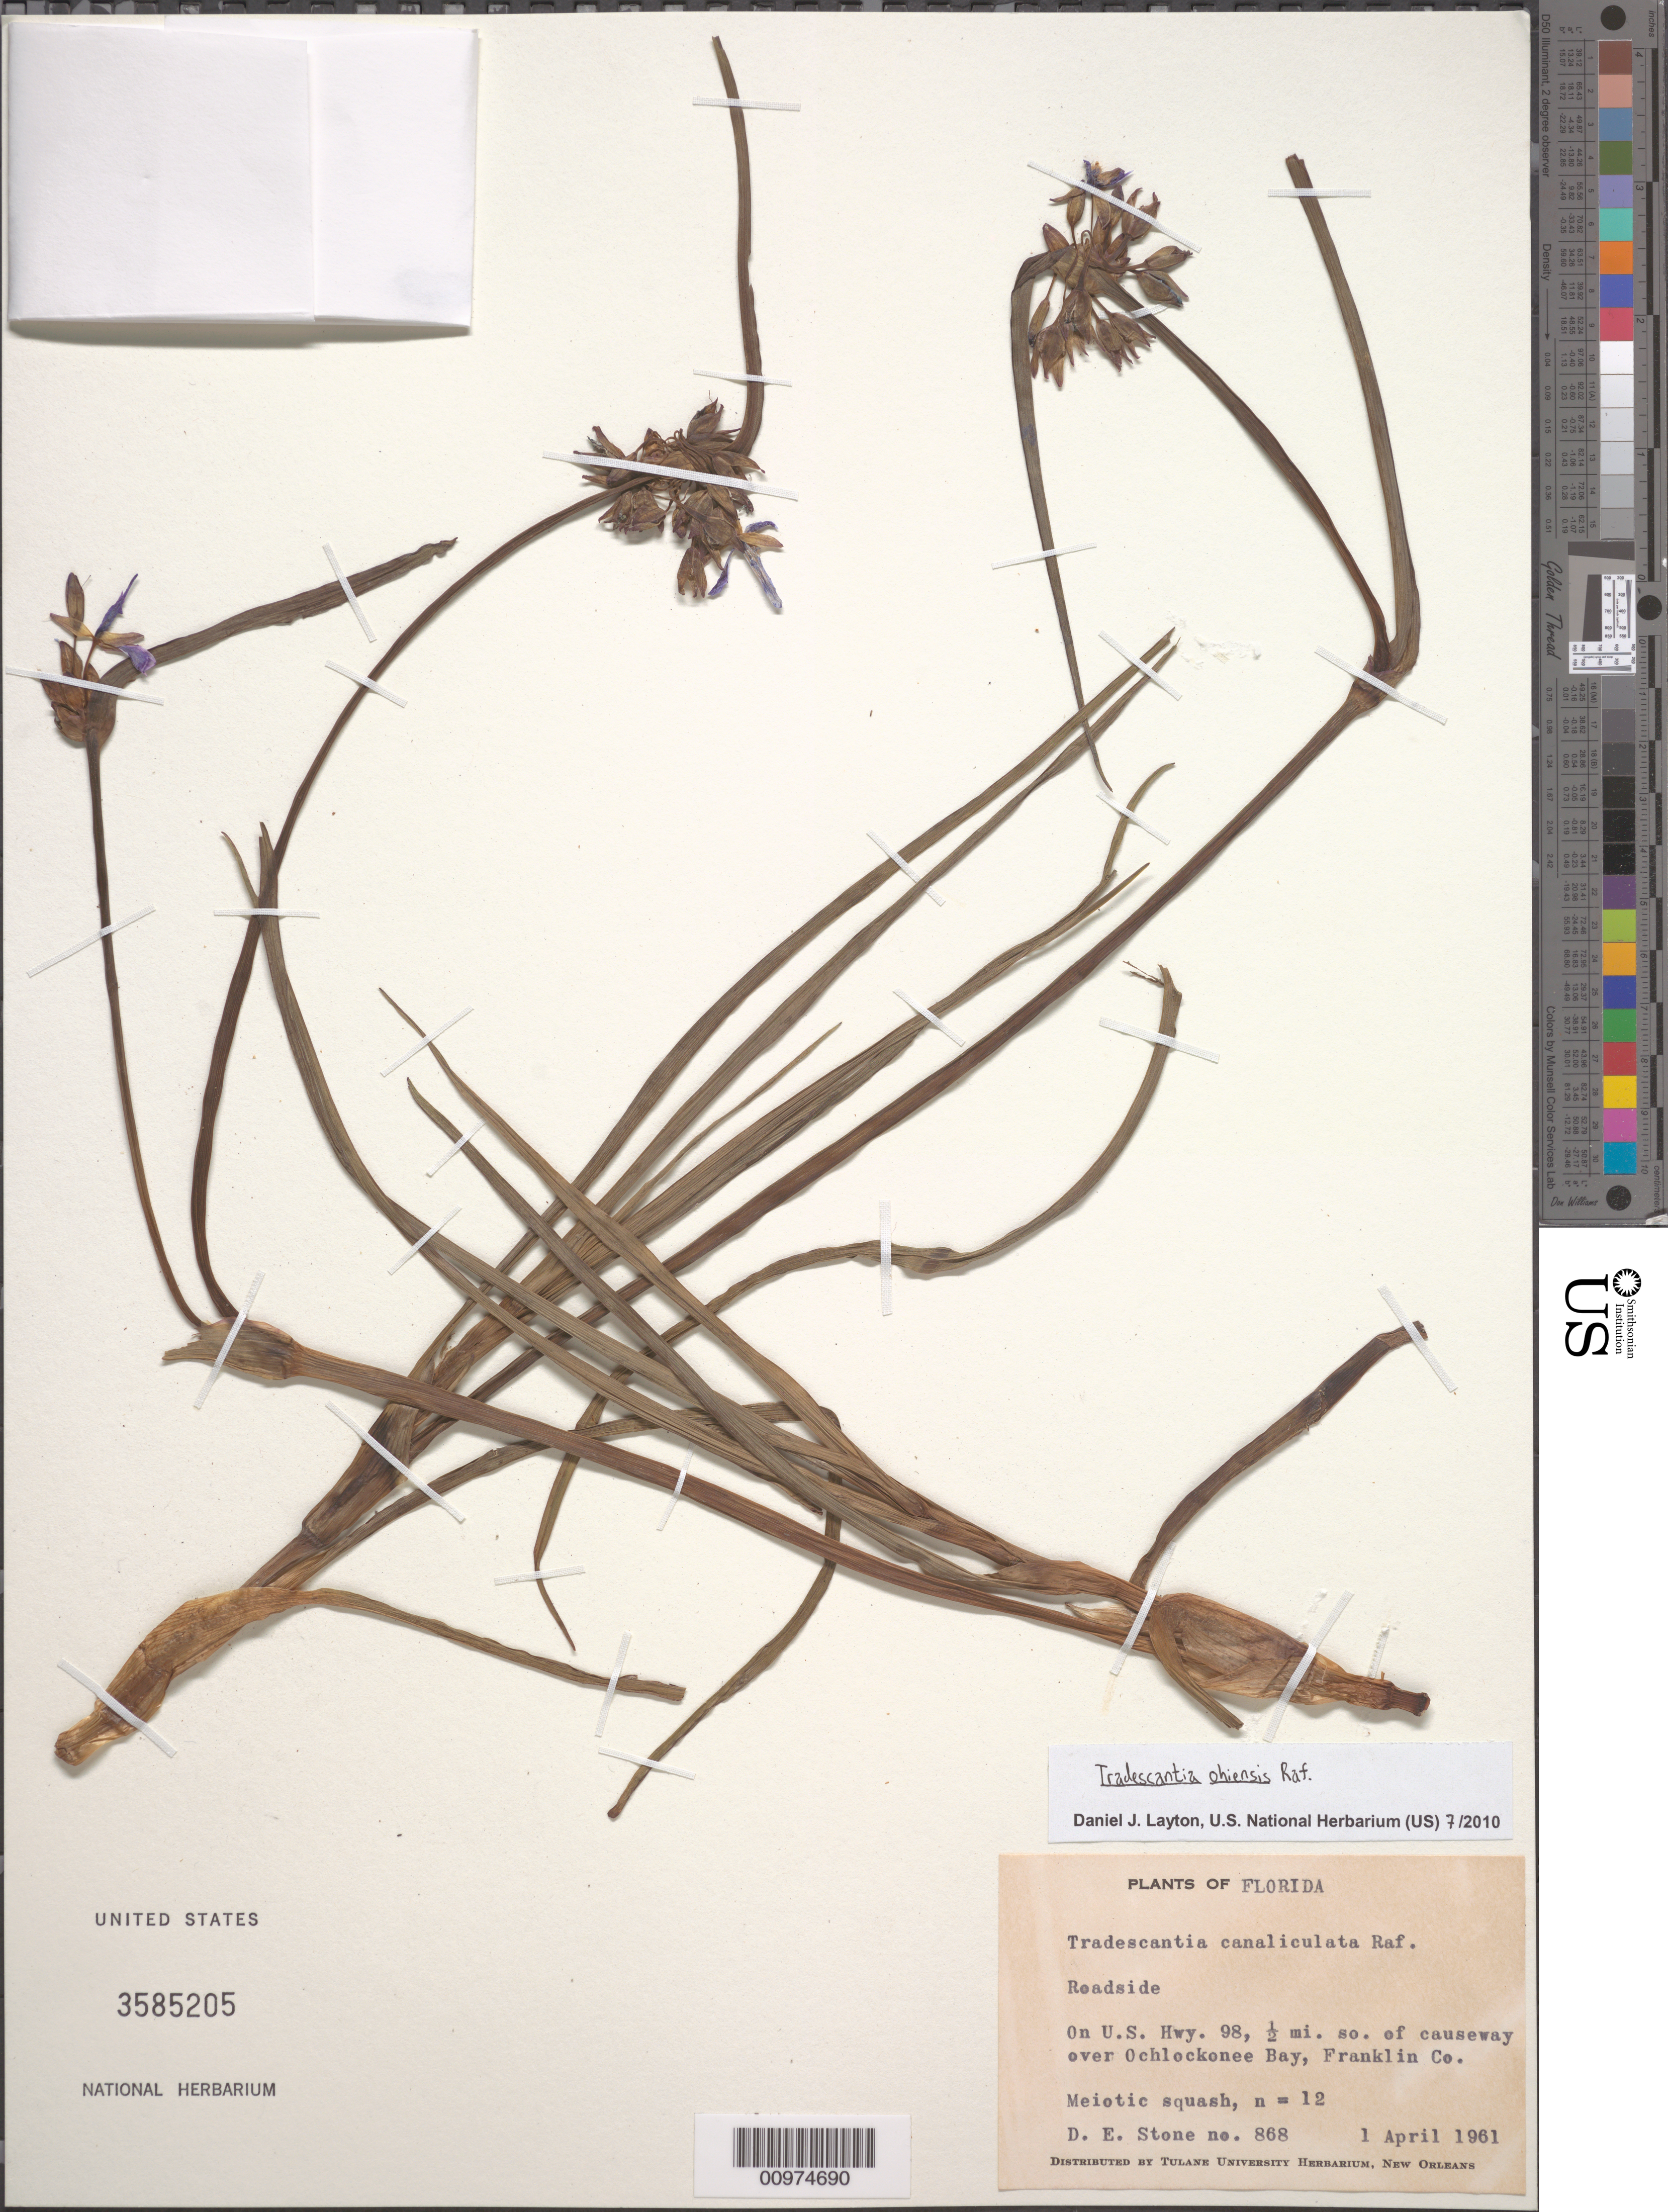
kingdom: Plantae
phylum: Tracheophyta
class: Liliopsida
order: Commelinales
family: Commelinaceae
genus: Tradescantia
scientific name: Tradescantia ohiensis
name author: Raf.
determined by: Layton, Daniel J.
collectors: D. E. Stone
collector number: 868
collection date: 1961-04-01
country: United States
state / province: Florida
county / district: Franklin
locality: On US Hwy. 98 ½ mi. so. of causeway oner Ochlockonee Bay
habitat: Roadside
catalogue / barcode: US 3585205